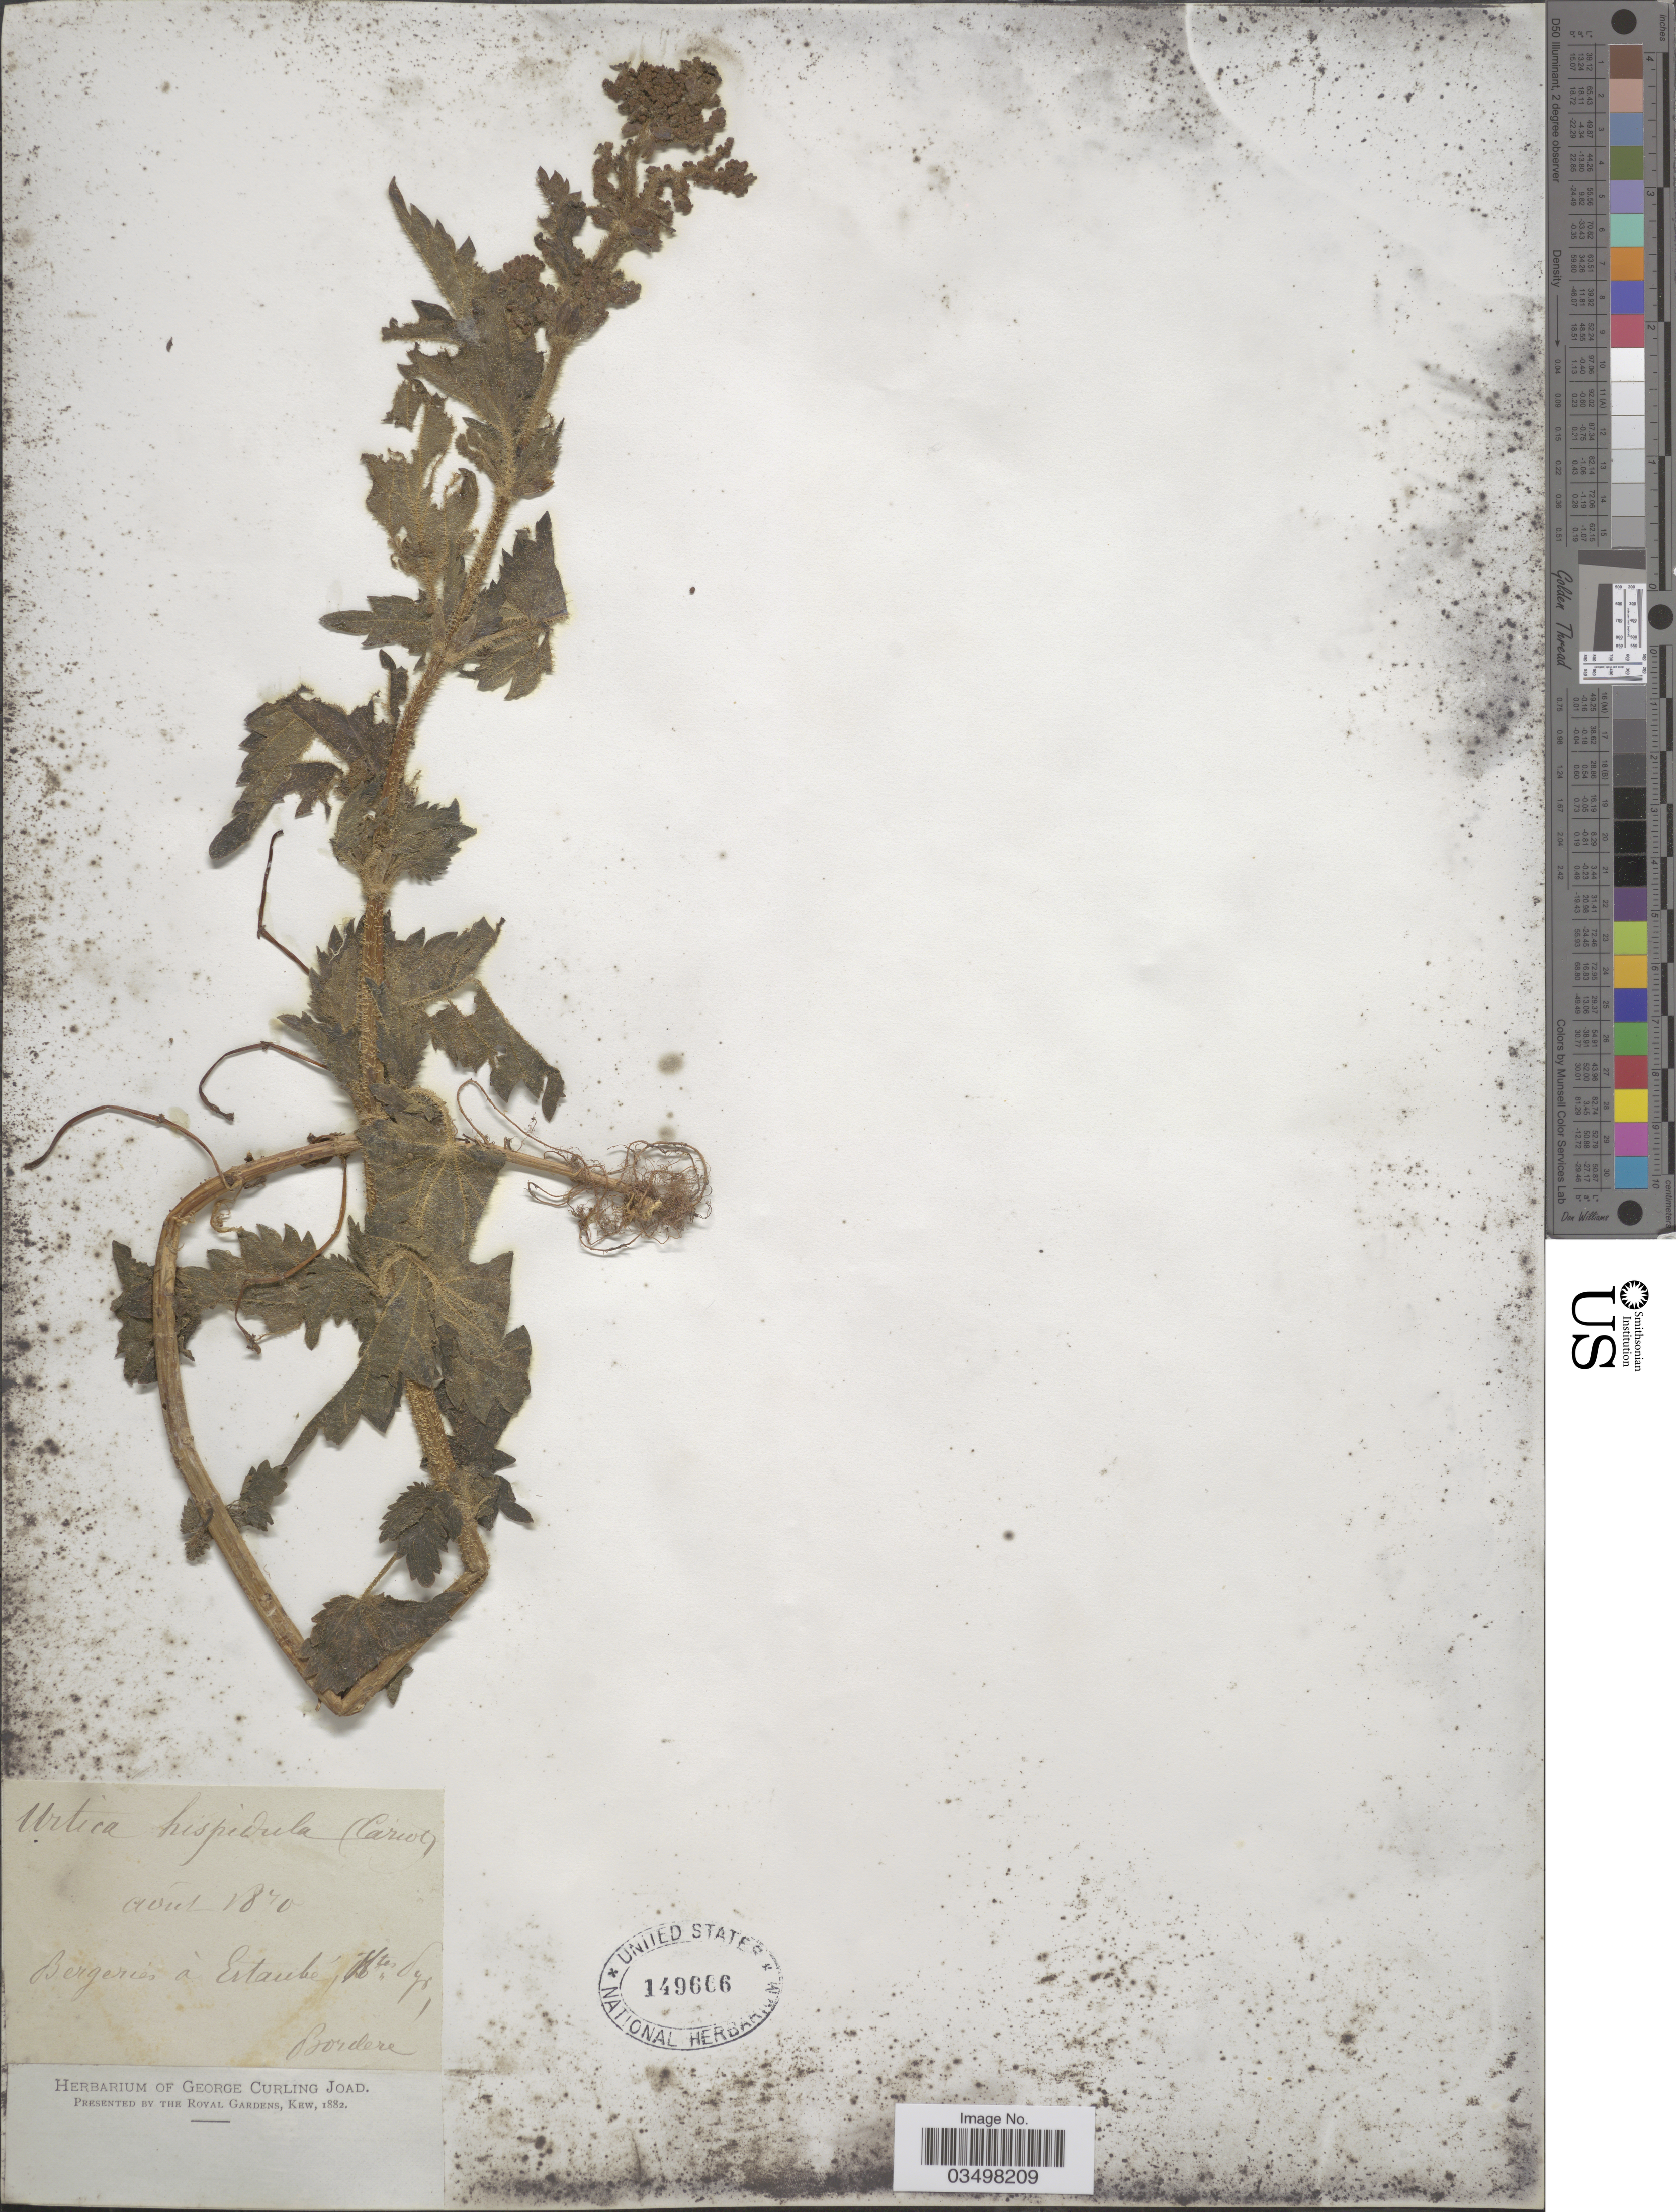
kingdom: Plantae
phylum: Tracheophyta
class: Magnoliopsida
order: Rosales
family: Urticaceae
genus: Urtica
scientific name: Urtica hispidula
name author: Cariot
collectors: -. Bordere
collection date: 1870-08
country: France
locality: Bergeries a Estanbe*, Hte Pyr.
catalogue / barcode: US 149666